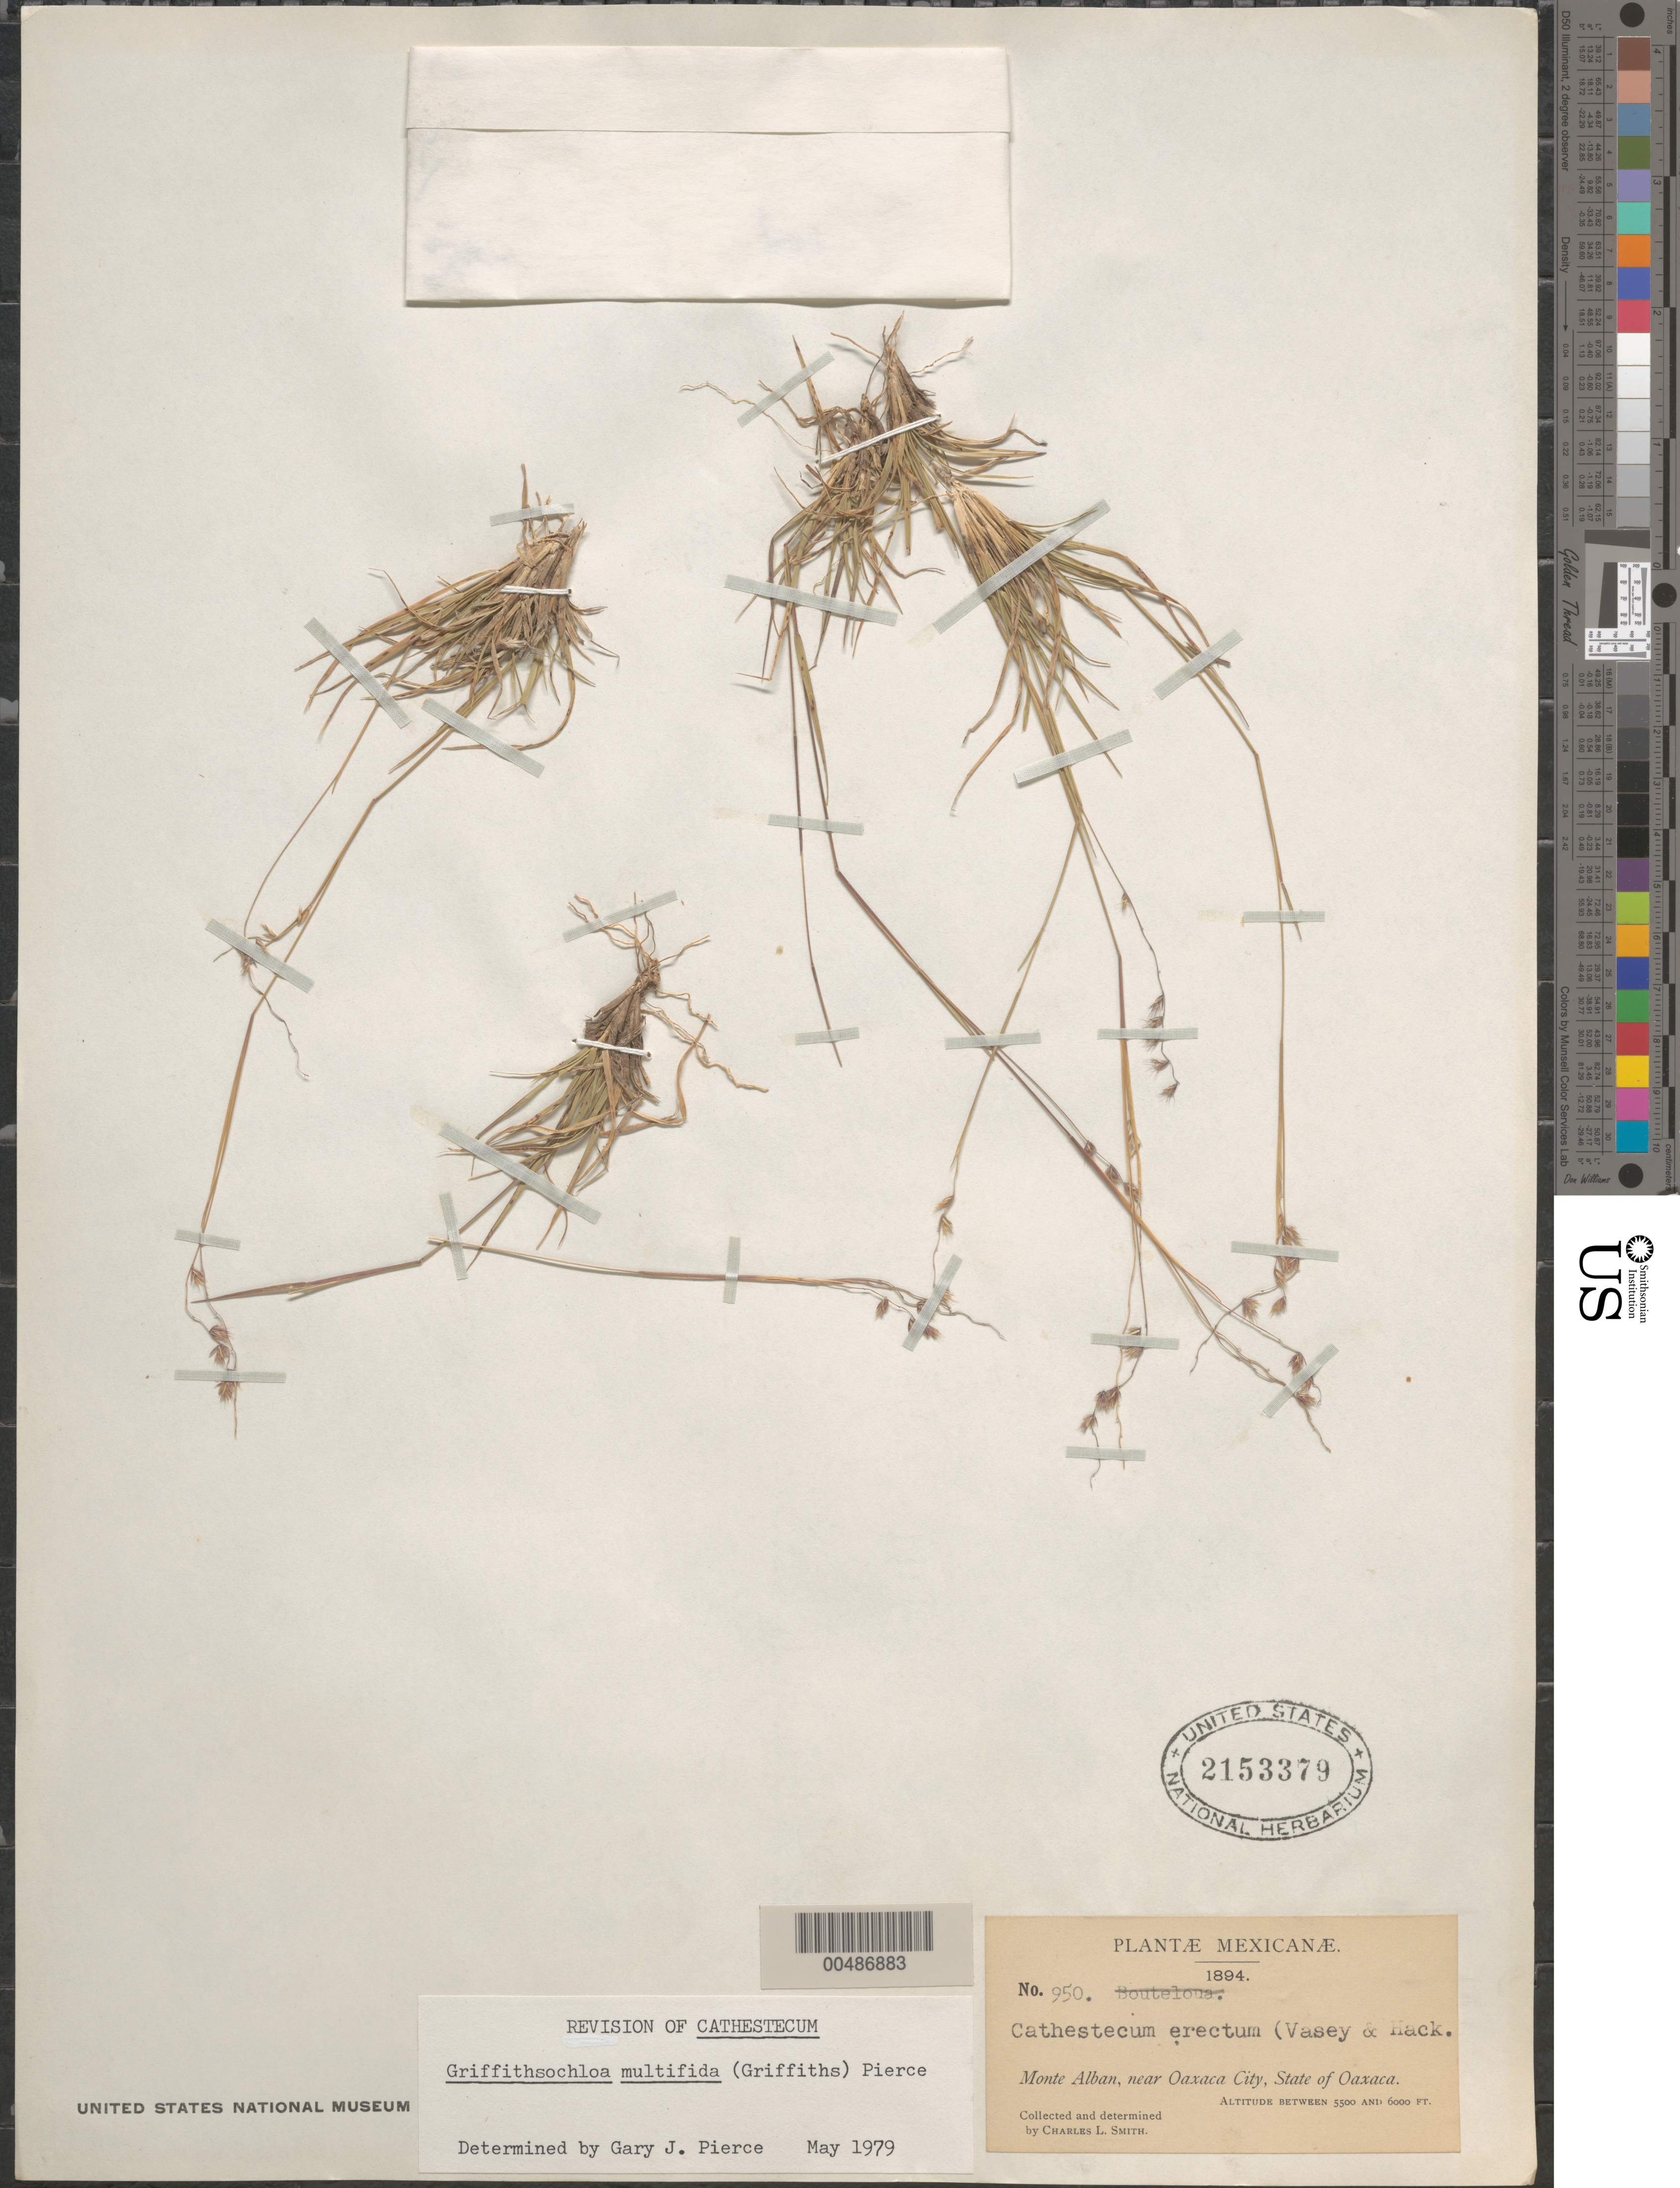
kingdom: Plantae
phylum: Tracheophyta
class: Liliopsida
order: Poales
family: Poaceae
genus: Griffithsochloa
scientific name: Griffithsochloa multifida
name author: (Griffiths) Pierce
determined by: Pierce, G. J.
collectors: C. L. Smith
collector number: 950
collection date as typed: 1894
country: Mexico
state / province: Oaxaca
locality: Monte Alban, near Oaxaca City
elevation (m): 1676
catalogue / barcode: US 2153379